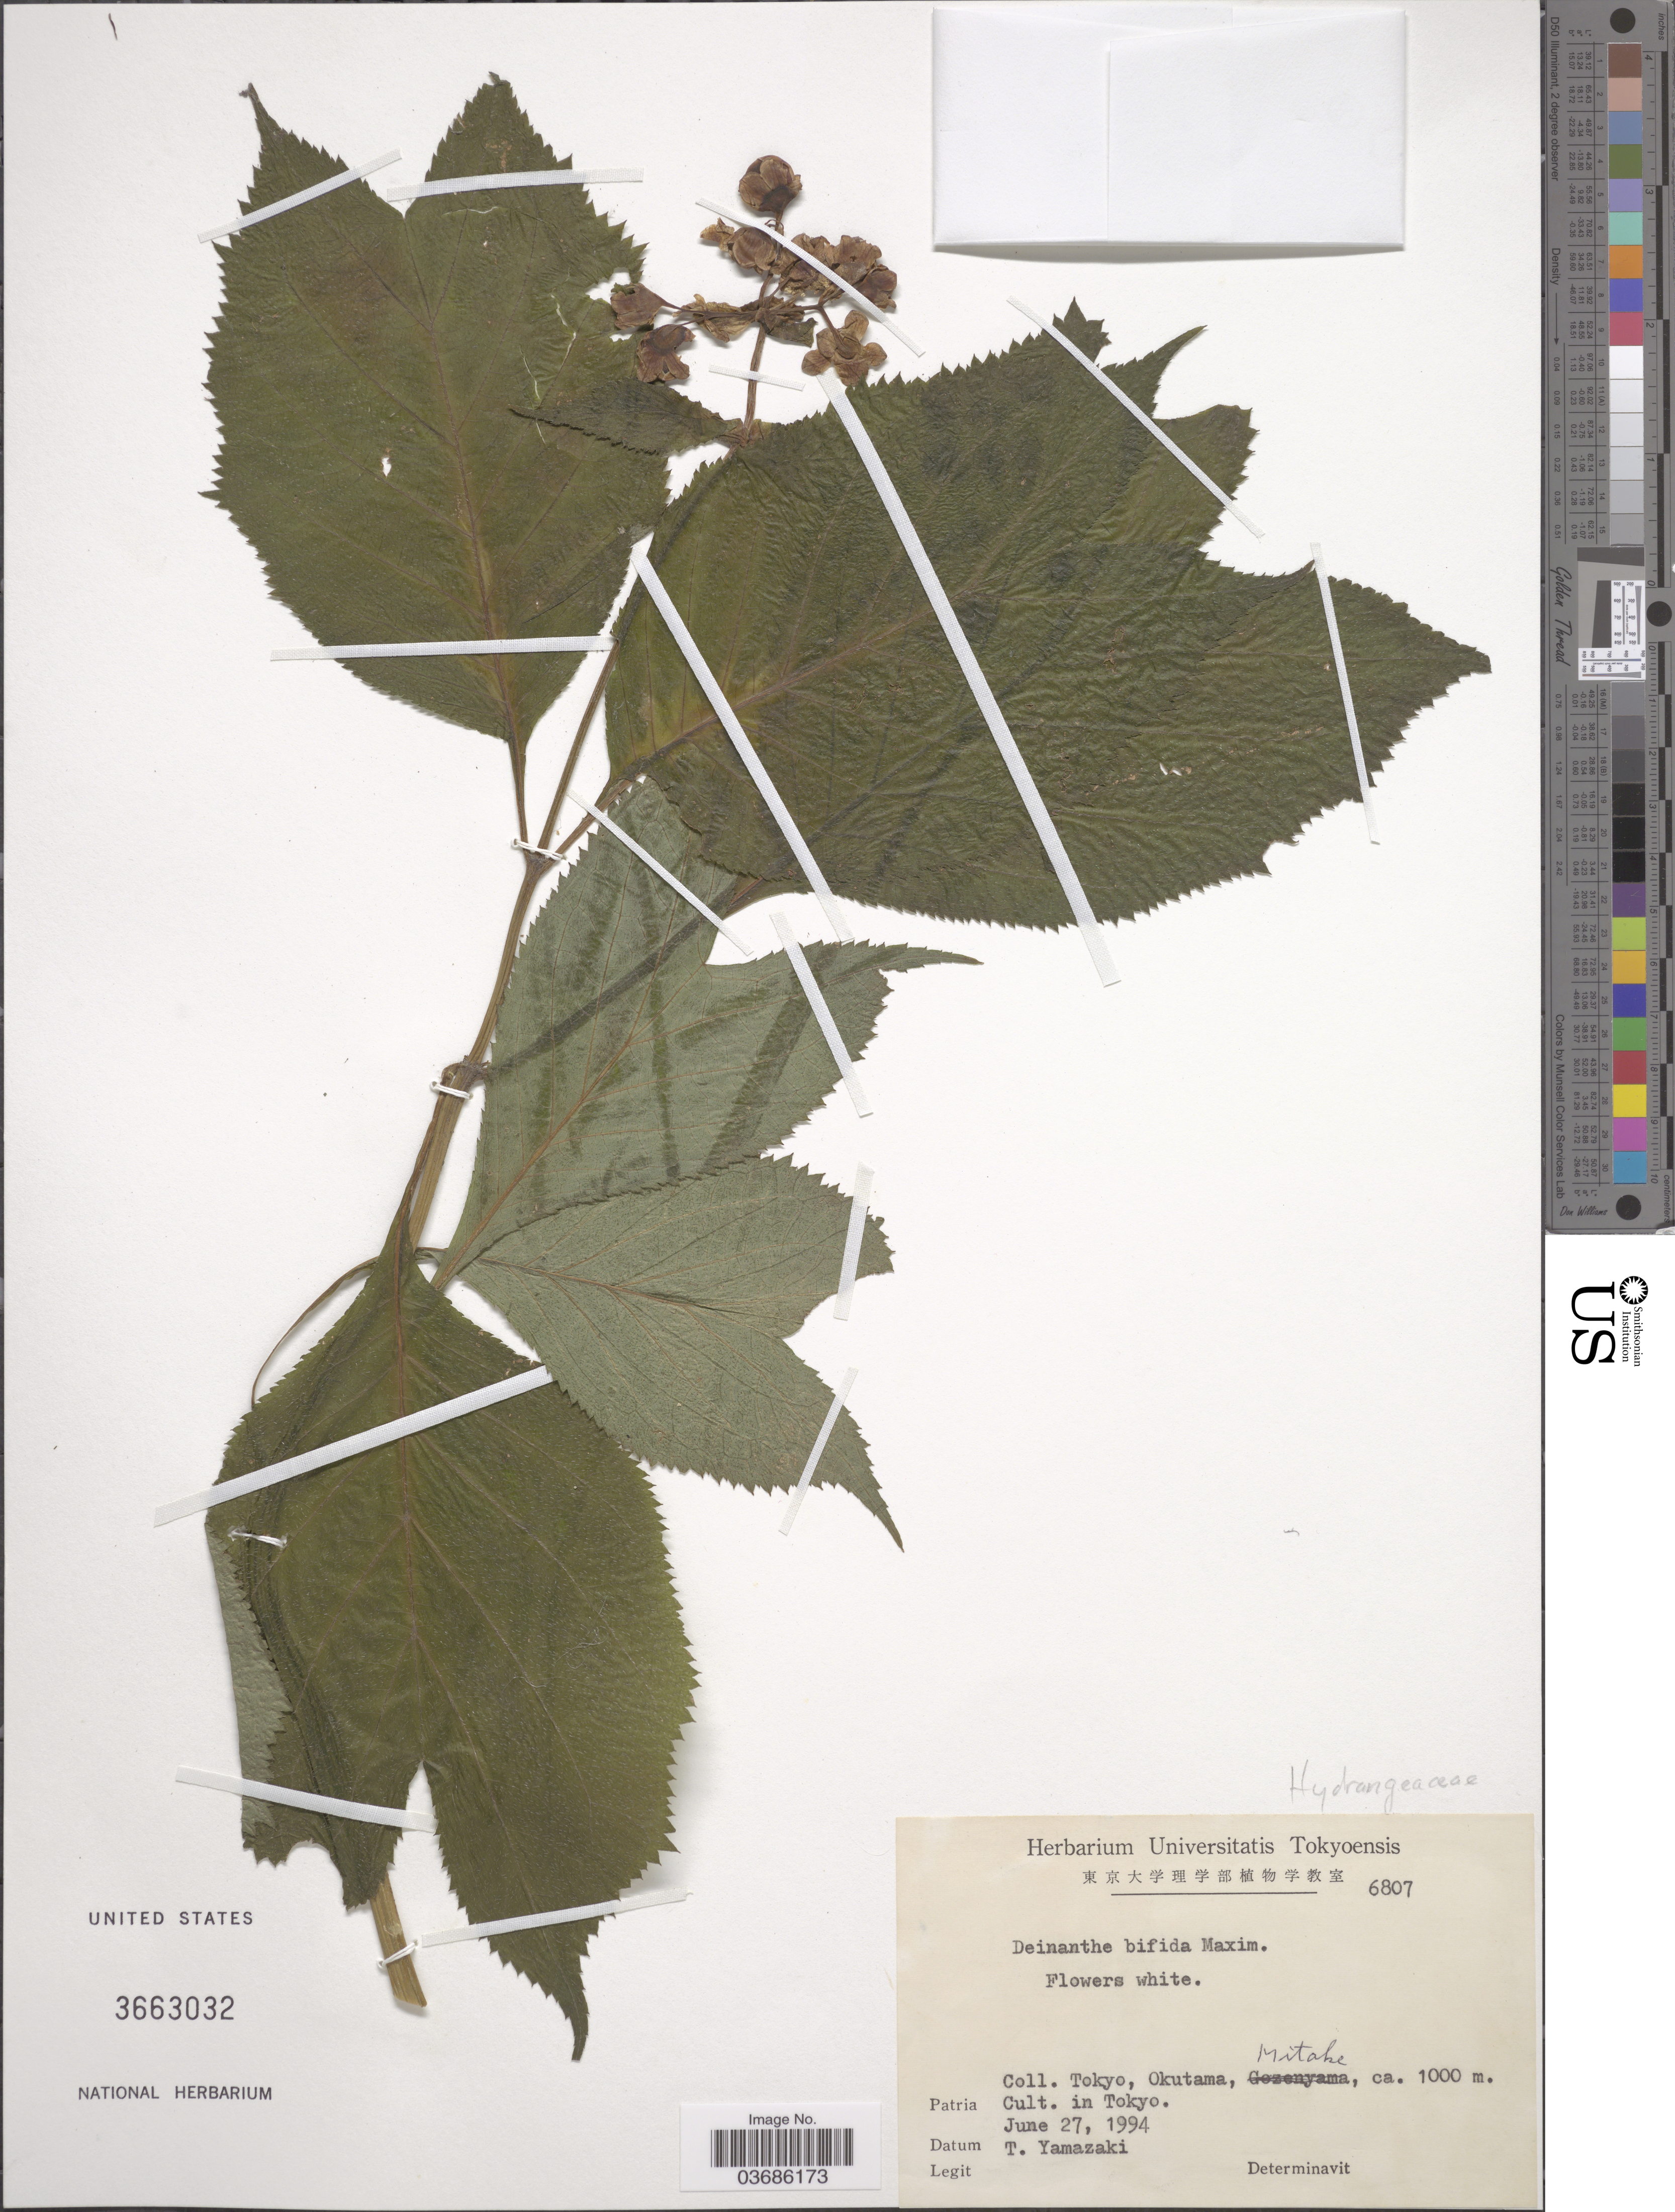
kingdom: Plantae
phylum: Tracheophyta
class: Magnoliopsida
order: Cornales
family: Hydrangeaceae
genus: Hydrangea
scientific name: Hydrangea bifida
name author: (Maxim.) Y. De Smet & C. Granados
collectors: T. Yamazaki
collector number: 6807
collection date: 1994-06-27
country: Japan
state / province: Tokyo, Federal City of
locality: In Tokyo.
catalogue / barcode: US 3663032